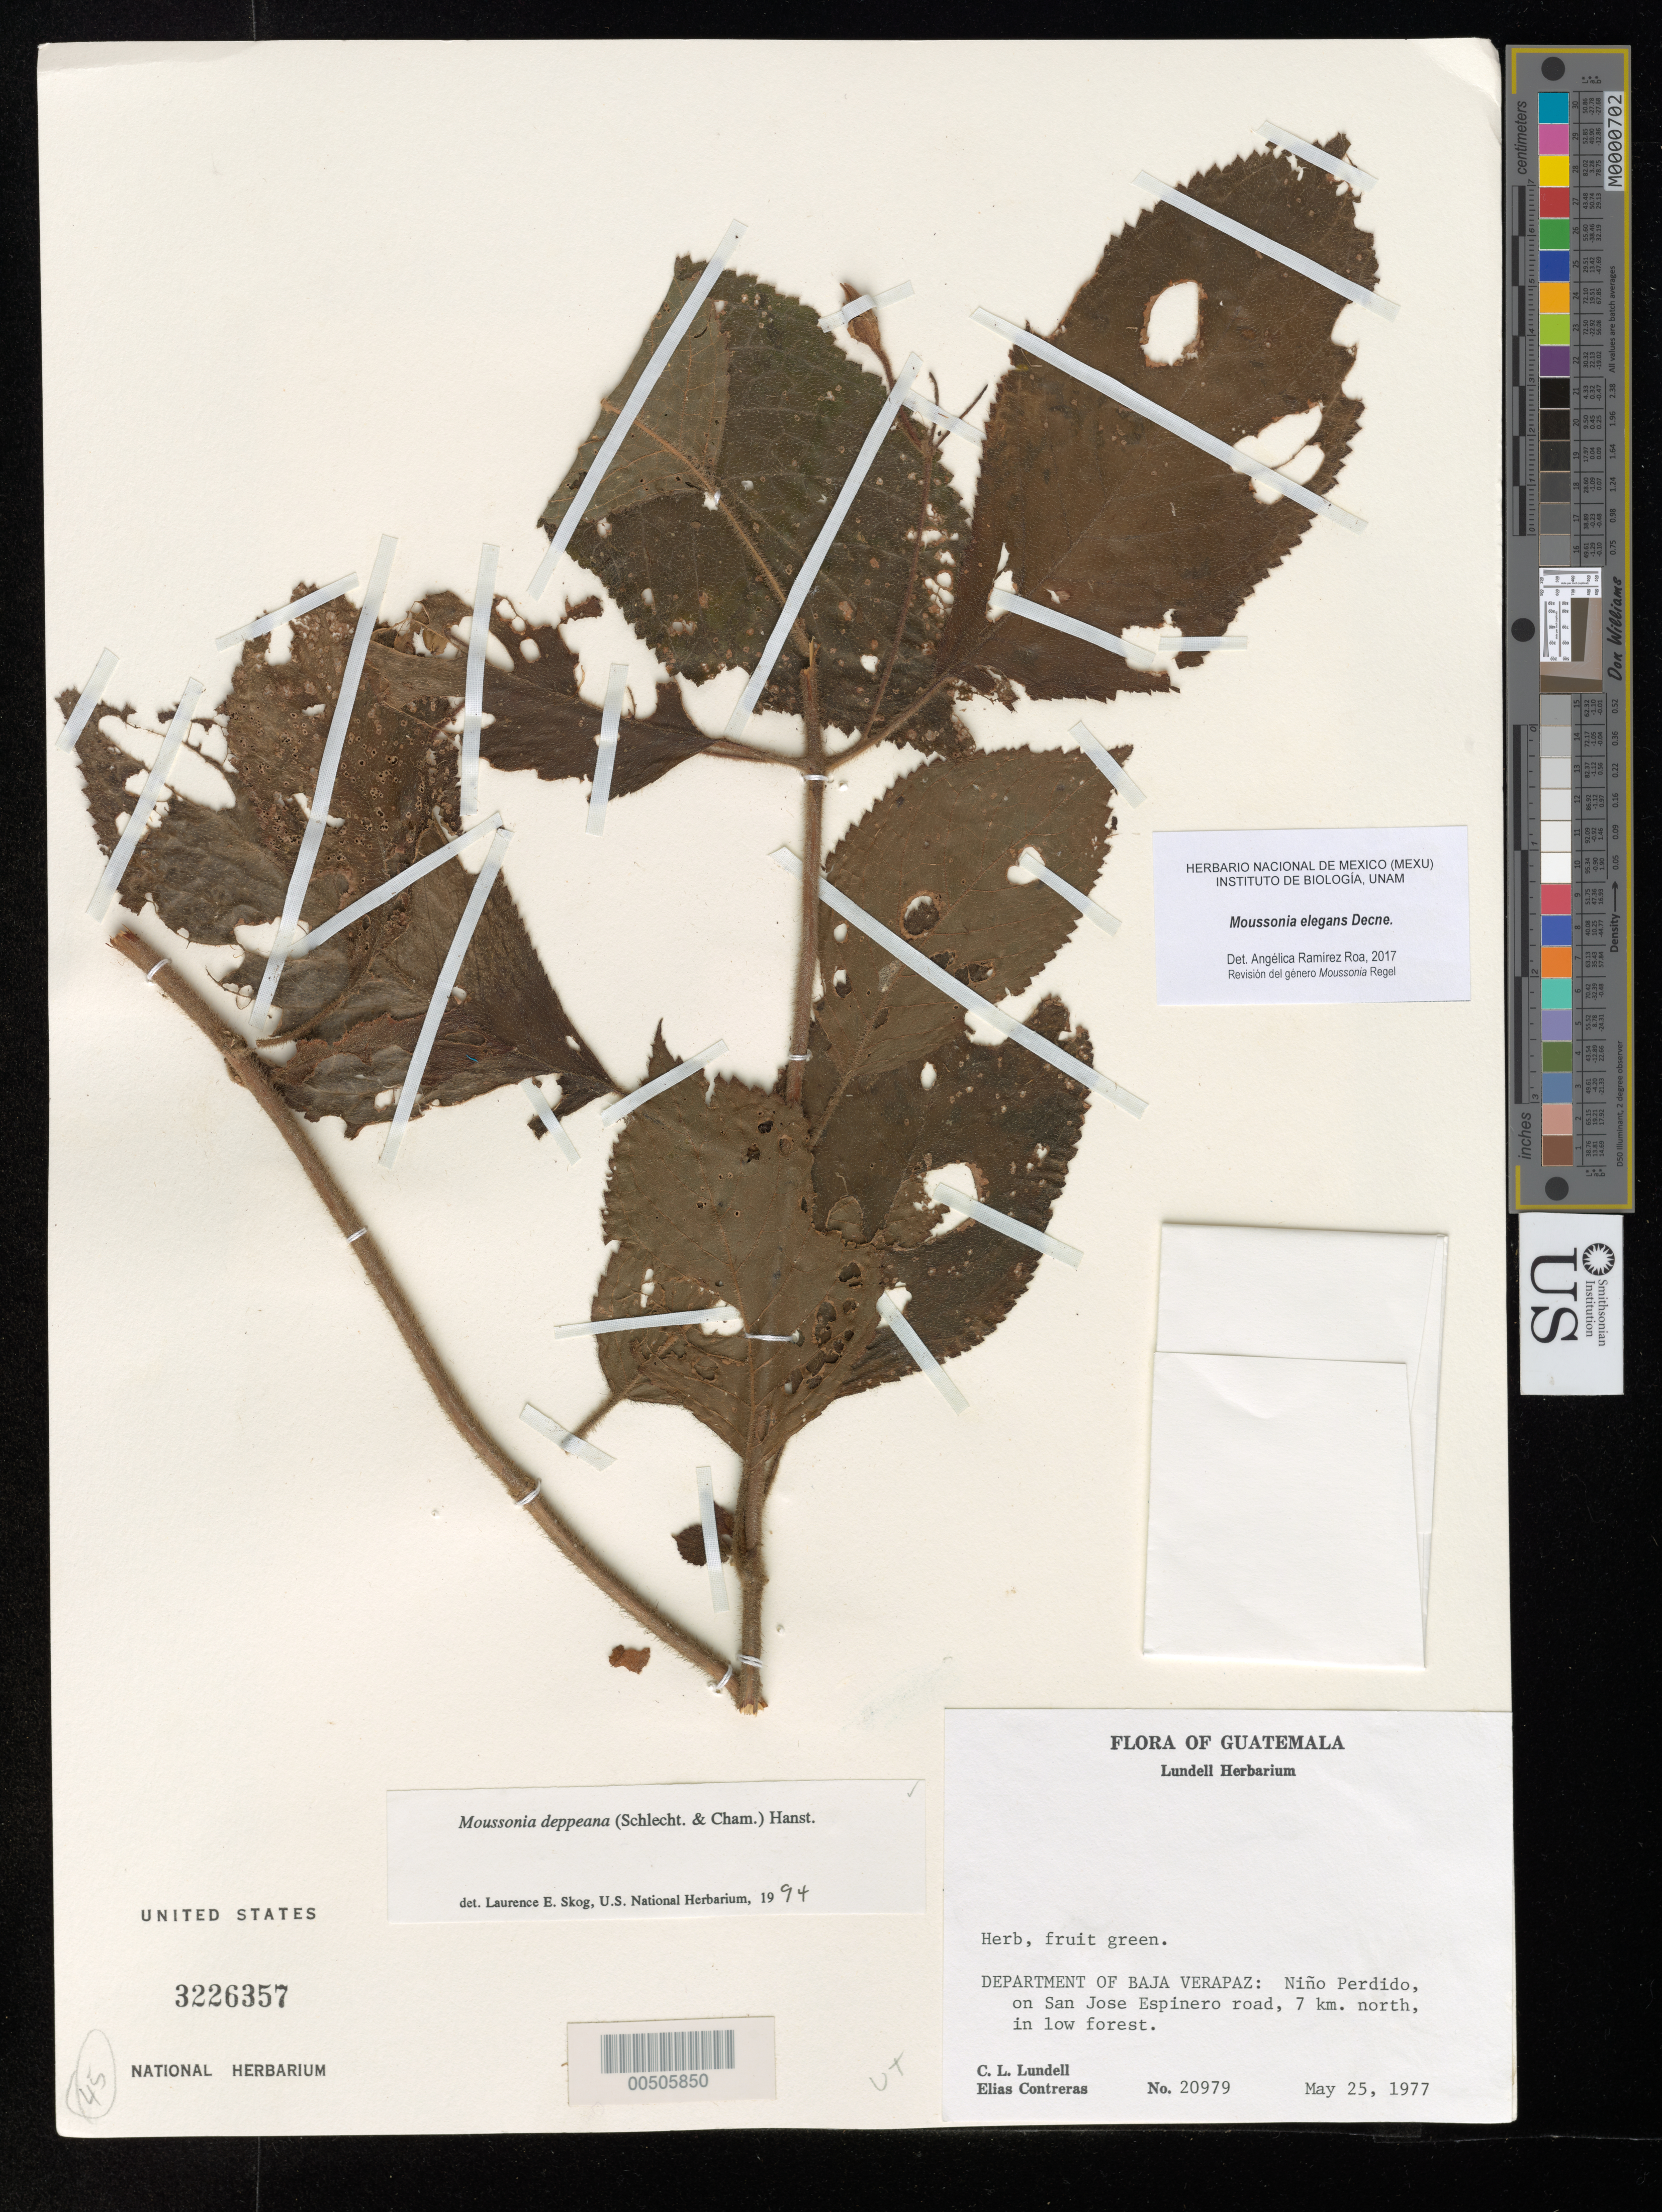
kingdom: Plantae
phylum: Tracheophyta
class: Magnoliopsida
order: Lamiales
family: Gesneriaceae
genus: Moussonia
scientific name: Moussonia elegans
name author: Decne.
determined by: Ramírez-Roa, A.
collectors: C. L. Lundell & E. Contreras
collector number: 20979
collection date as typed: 25 May 1977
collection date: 1977-05-25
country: Guatemala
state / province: Baja Verapaz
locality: Nino Perdido, San Jose Espinero road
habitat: in low forest.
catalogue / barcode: US 3226357